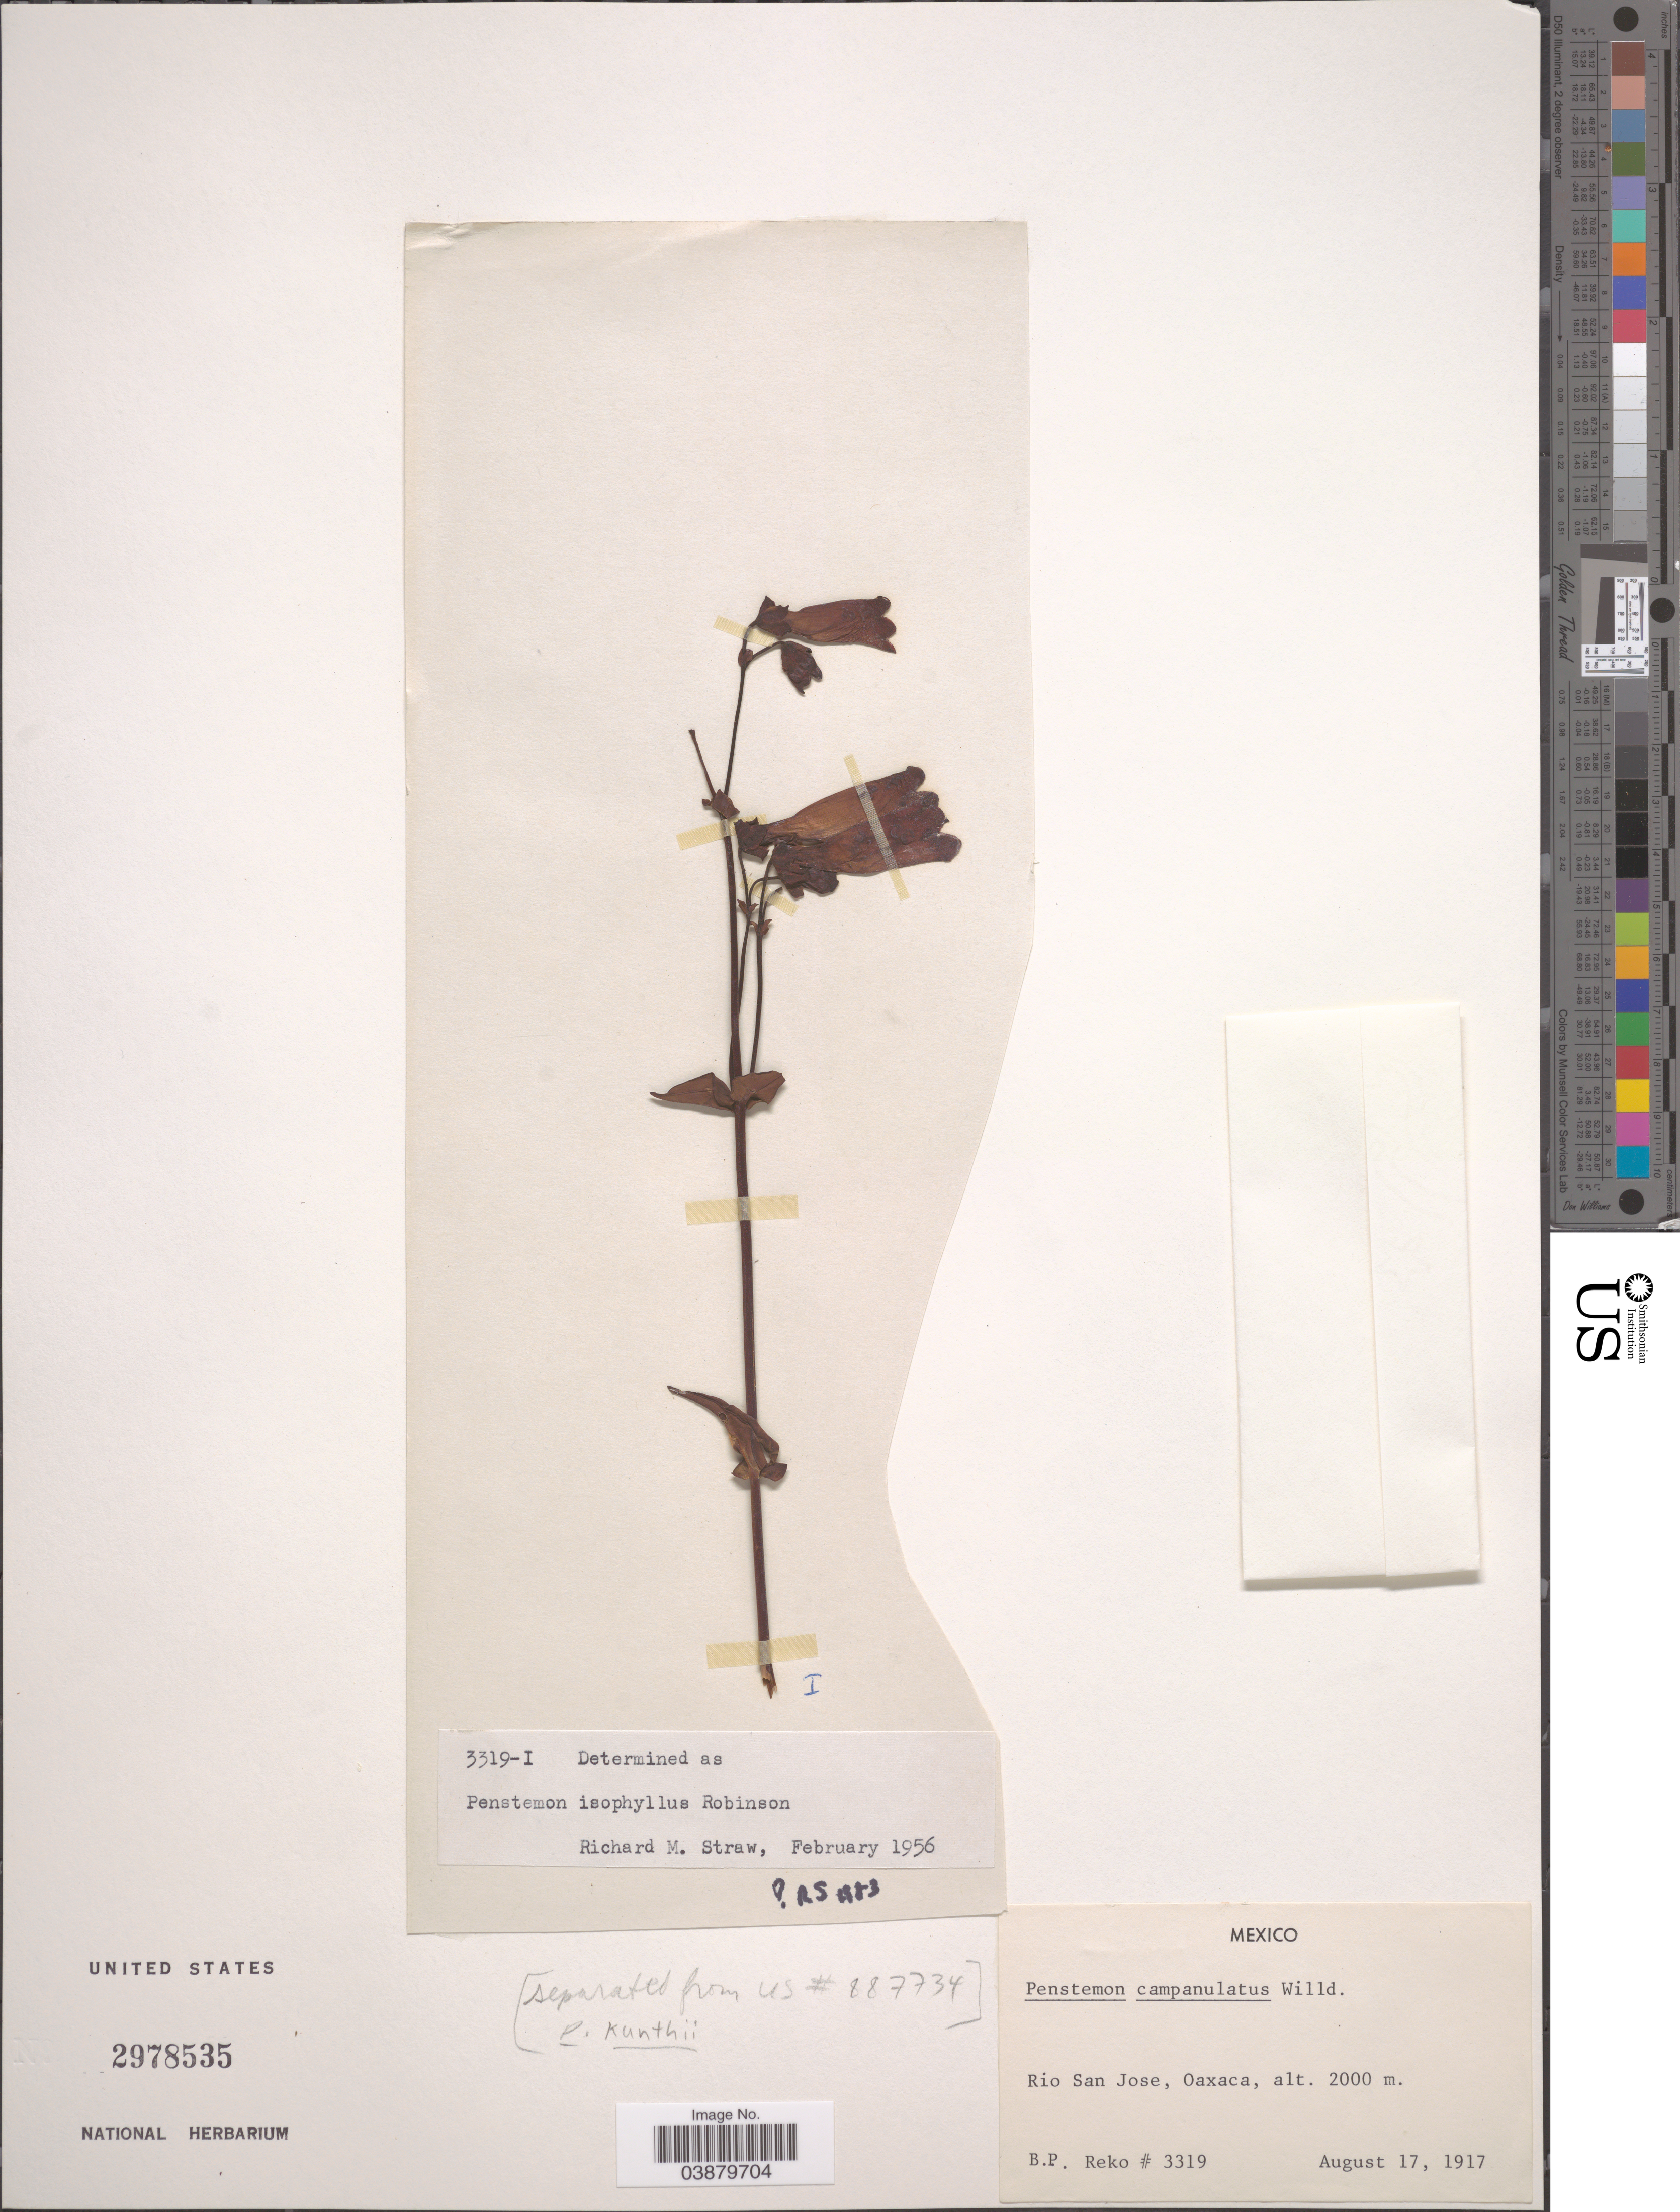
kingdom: Plantae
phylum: Tracheophyta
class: Magnoliopsida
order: Lamiales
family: Plantaginaceae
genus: Penstemon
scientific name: Penstemon isophyllus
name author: B.L. Rob.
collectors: B. P. Reko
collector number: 3319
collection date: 1917-08-17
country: Mexico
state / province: Oaxaca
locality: Rio San Jose.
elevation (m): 2000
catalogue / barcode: US 2978535